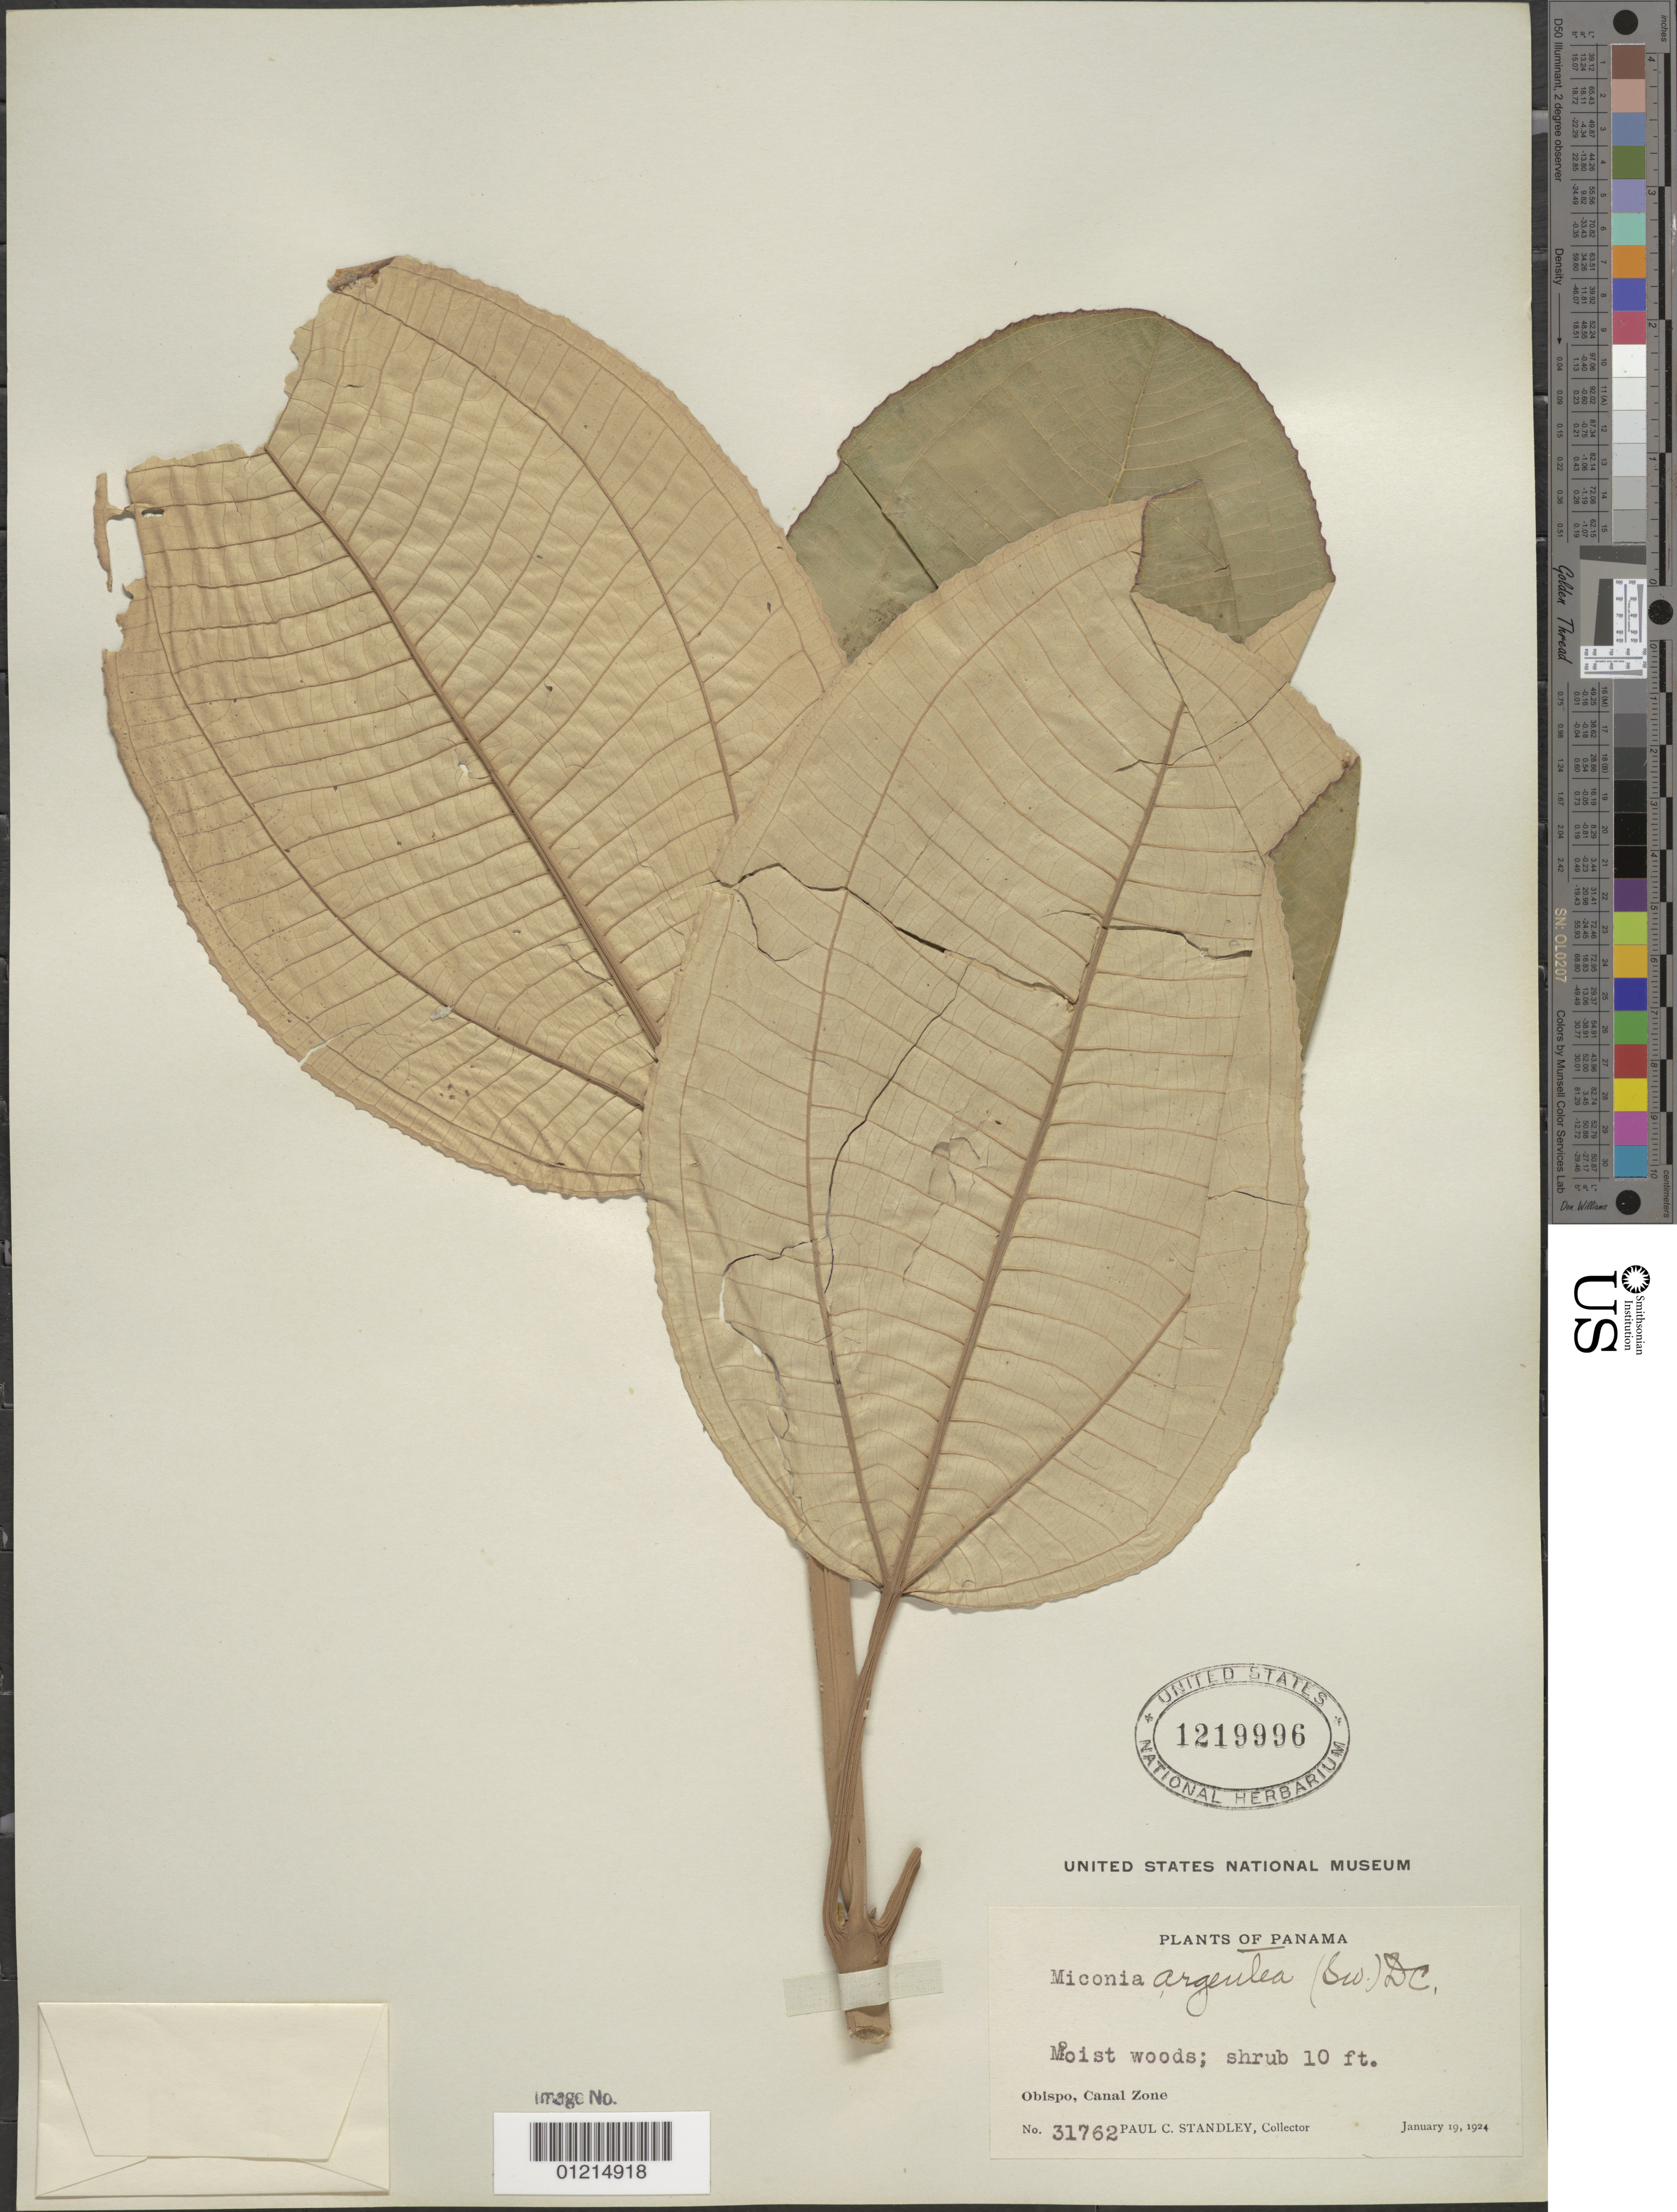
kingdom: Plantae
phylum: Tracheophyta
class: Magnoliopsida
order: Myrtales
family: Melastomataceae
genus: Miconia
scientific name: Miconia argentea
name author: (Sw.) DC.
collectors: P. C. Standley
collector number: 31762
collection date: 1924-01-19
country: Panama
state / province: Colón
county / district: Canal Zone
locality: Obispo.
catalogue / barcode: US 1219996